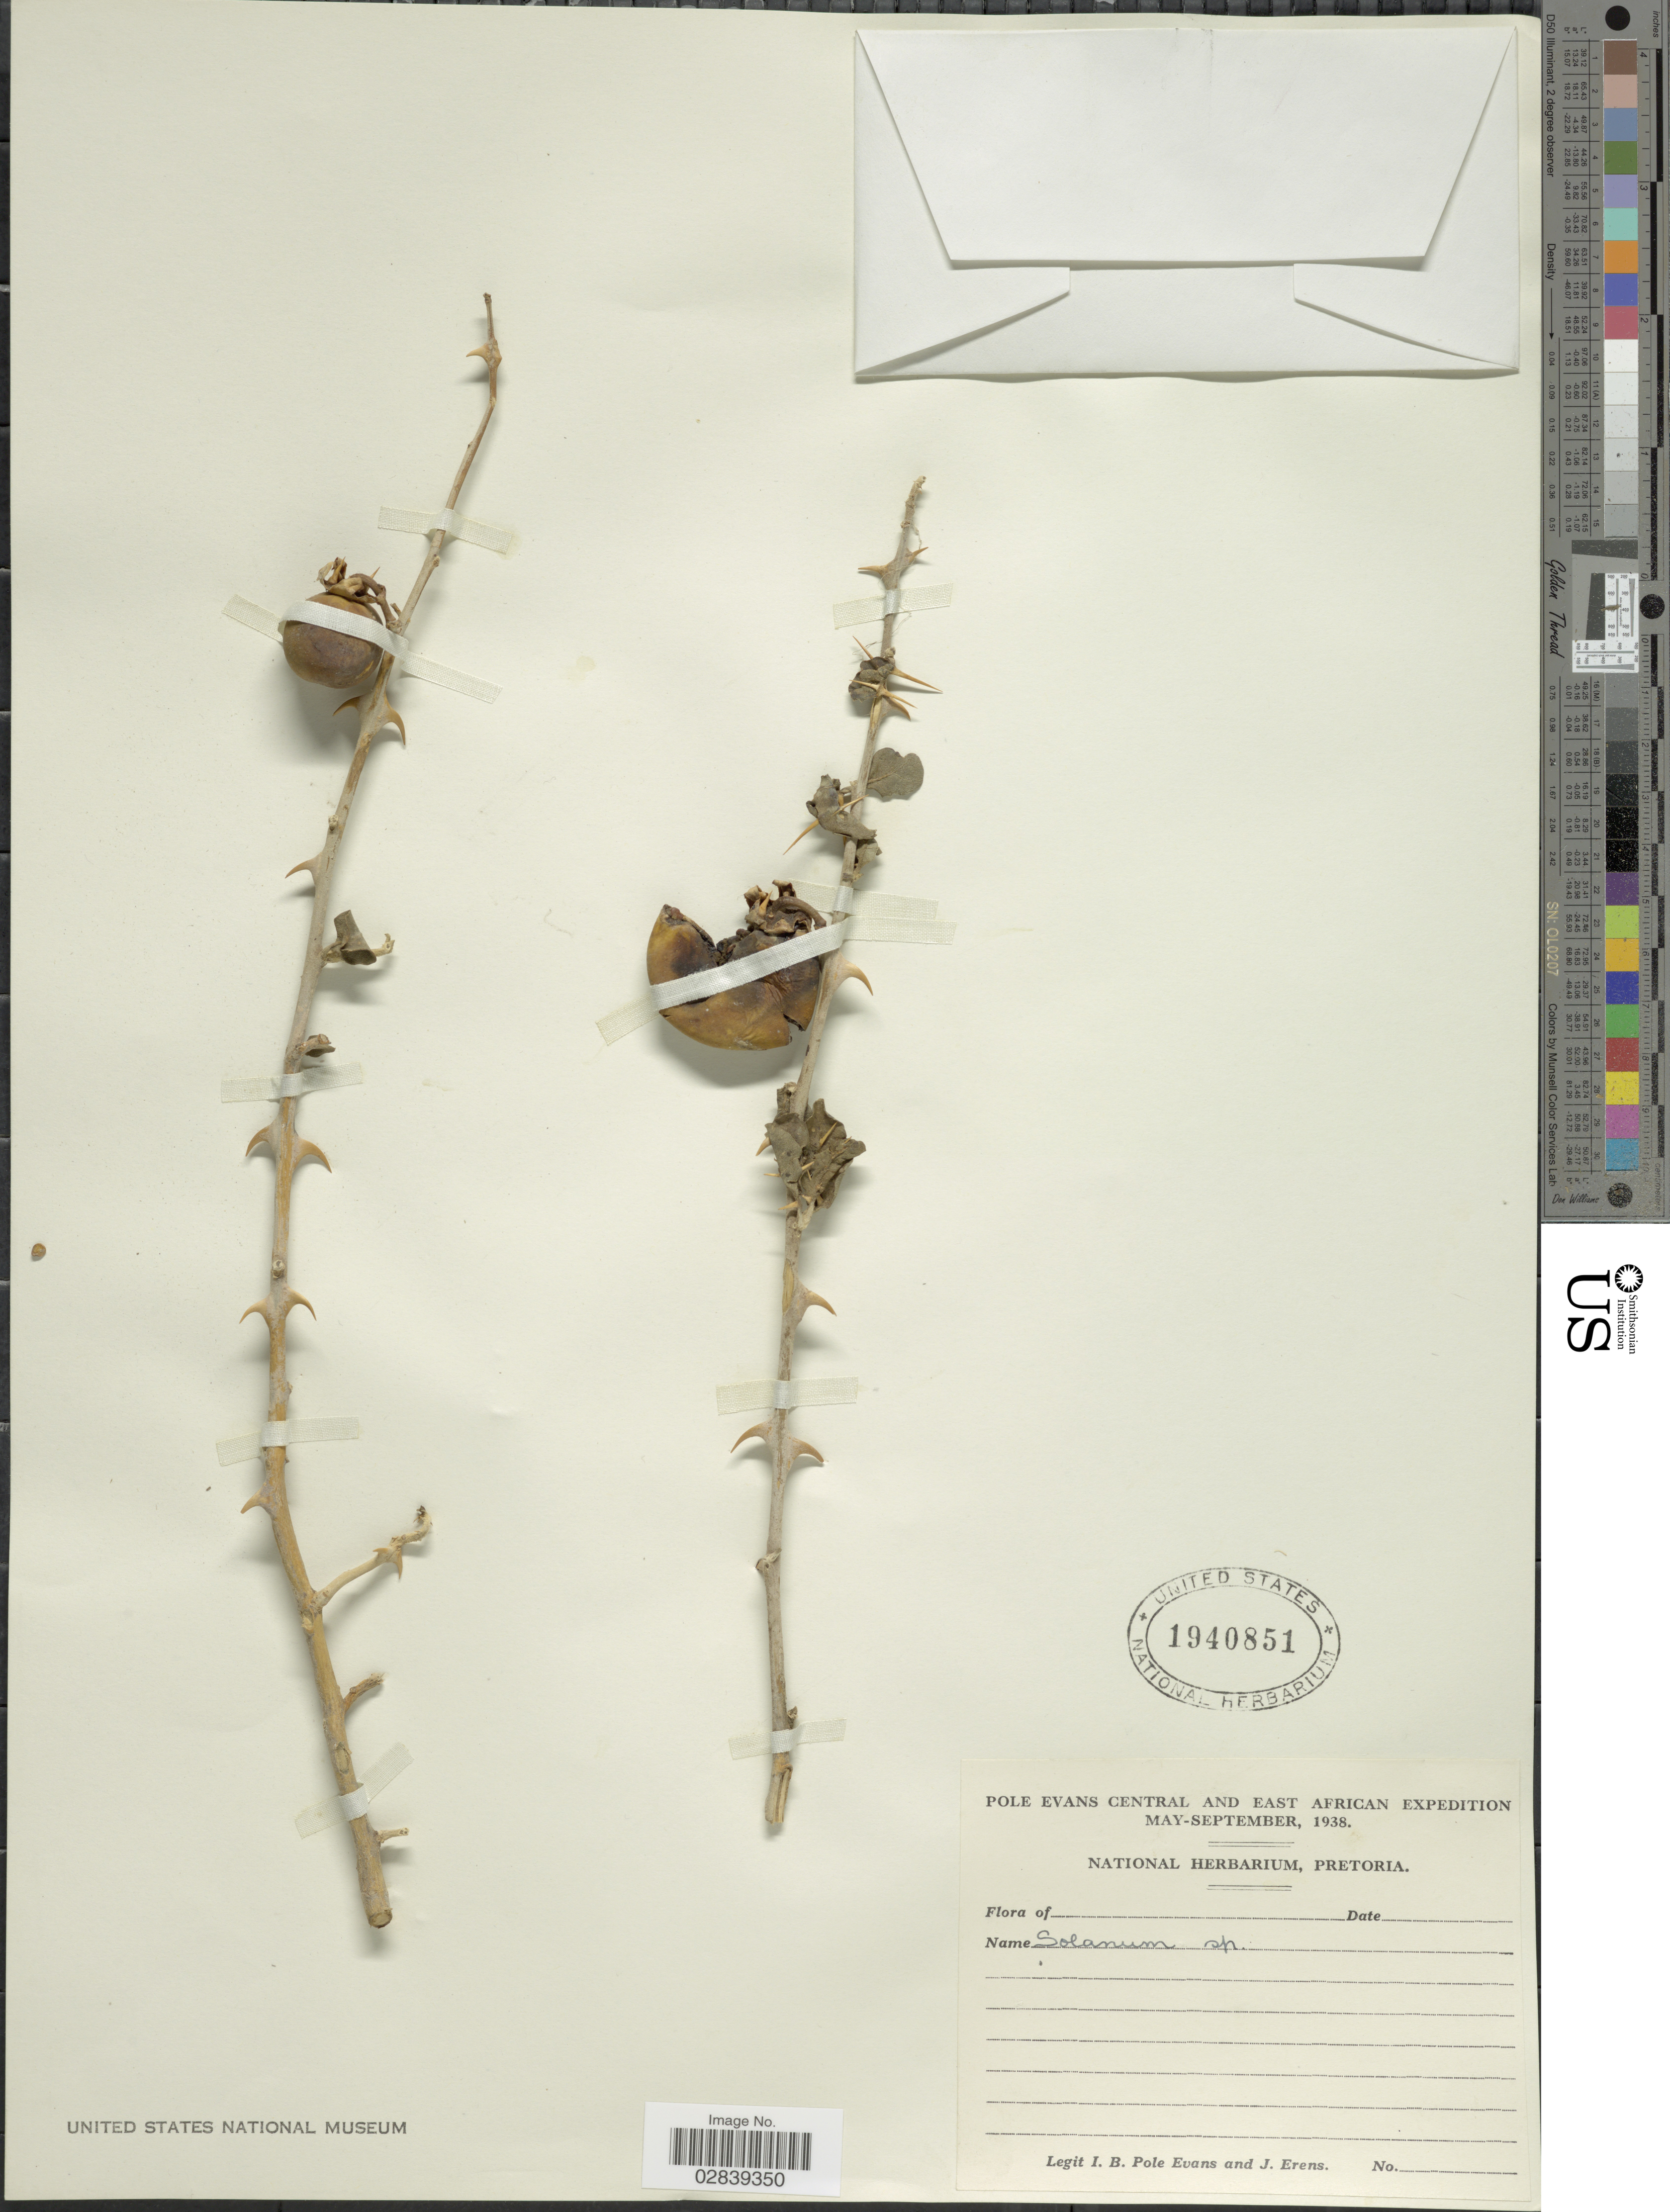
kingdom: Plantae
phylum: Tracheophyta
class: Magnoliopsida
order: Solanales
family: Solanaceae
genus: Solanum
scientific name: Solanum sp.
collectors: I. B. Pole-Evans & J. Erens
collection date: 1938-05/1938-09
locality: East Africa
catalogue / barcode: US 1940851